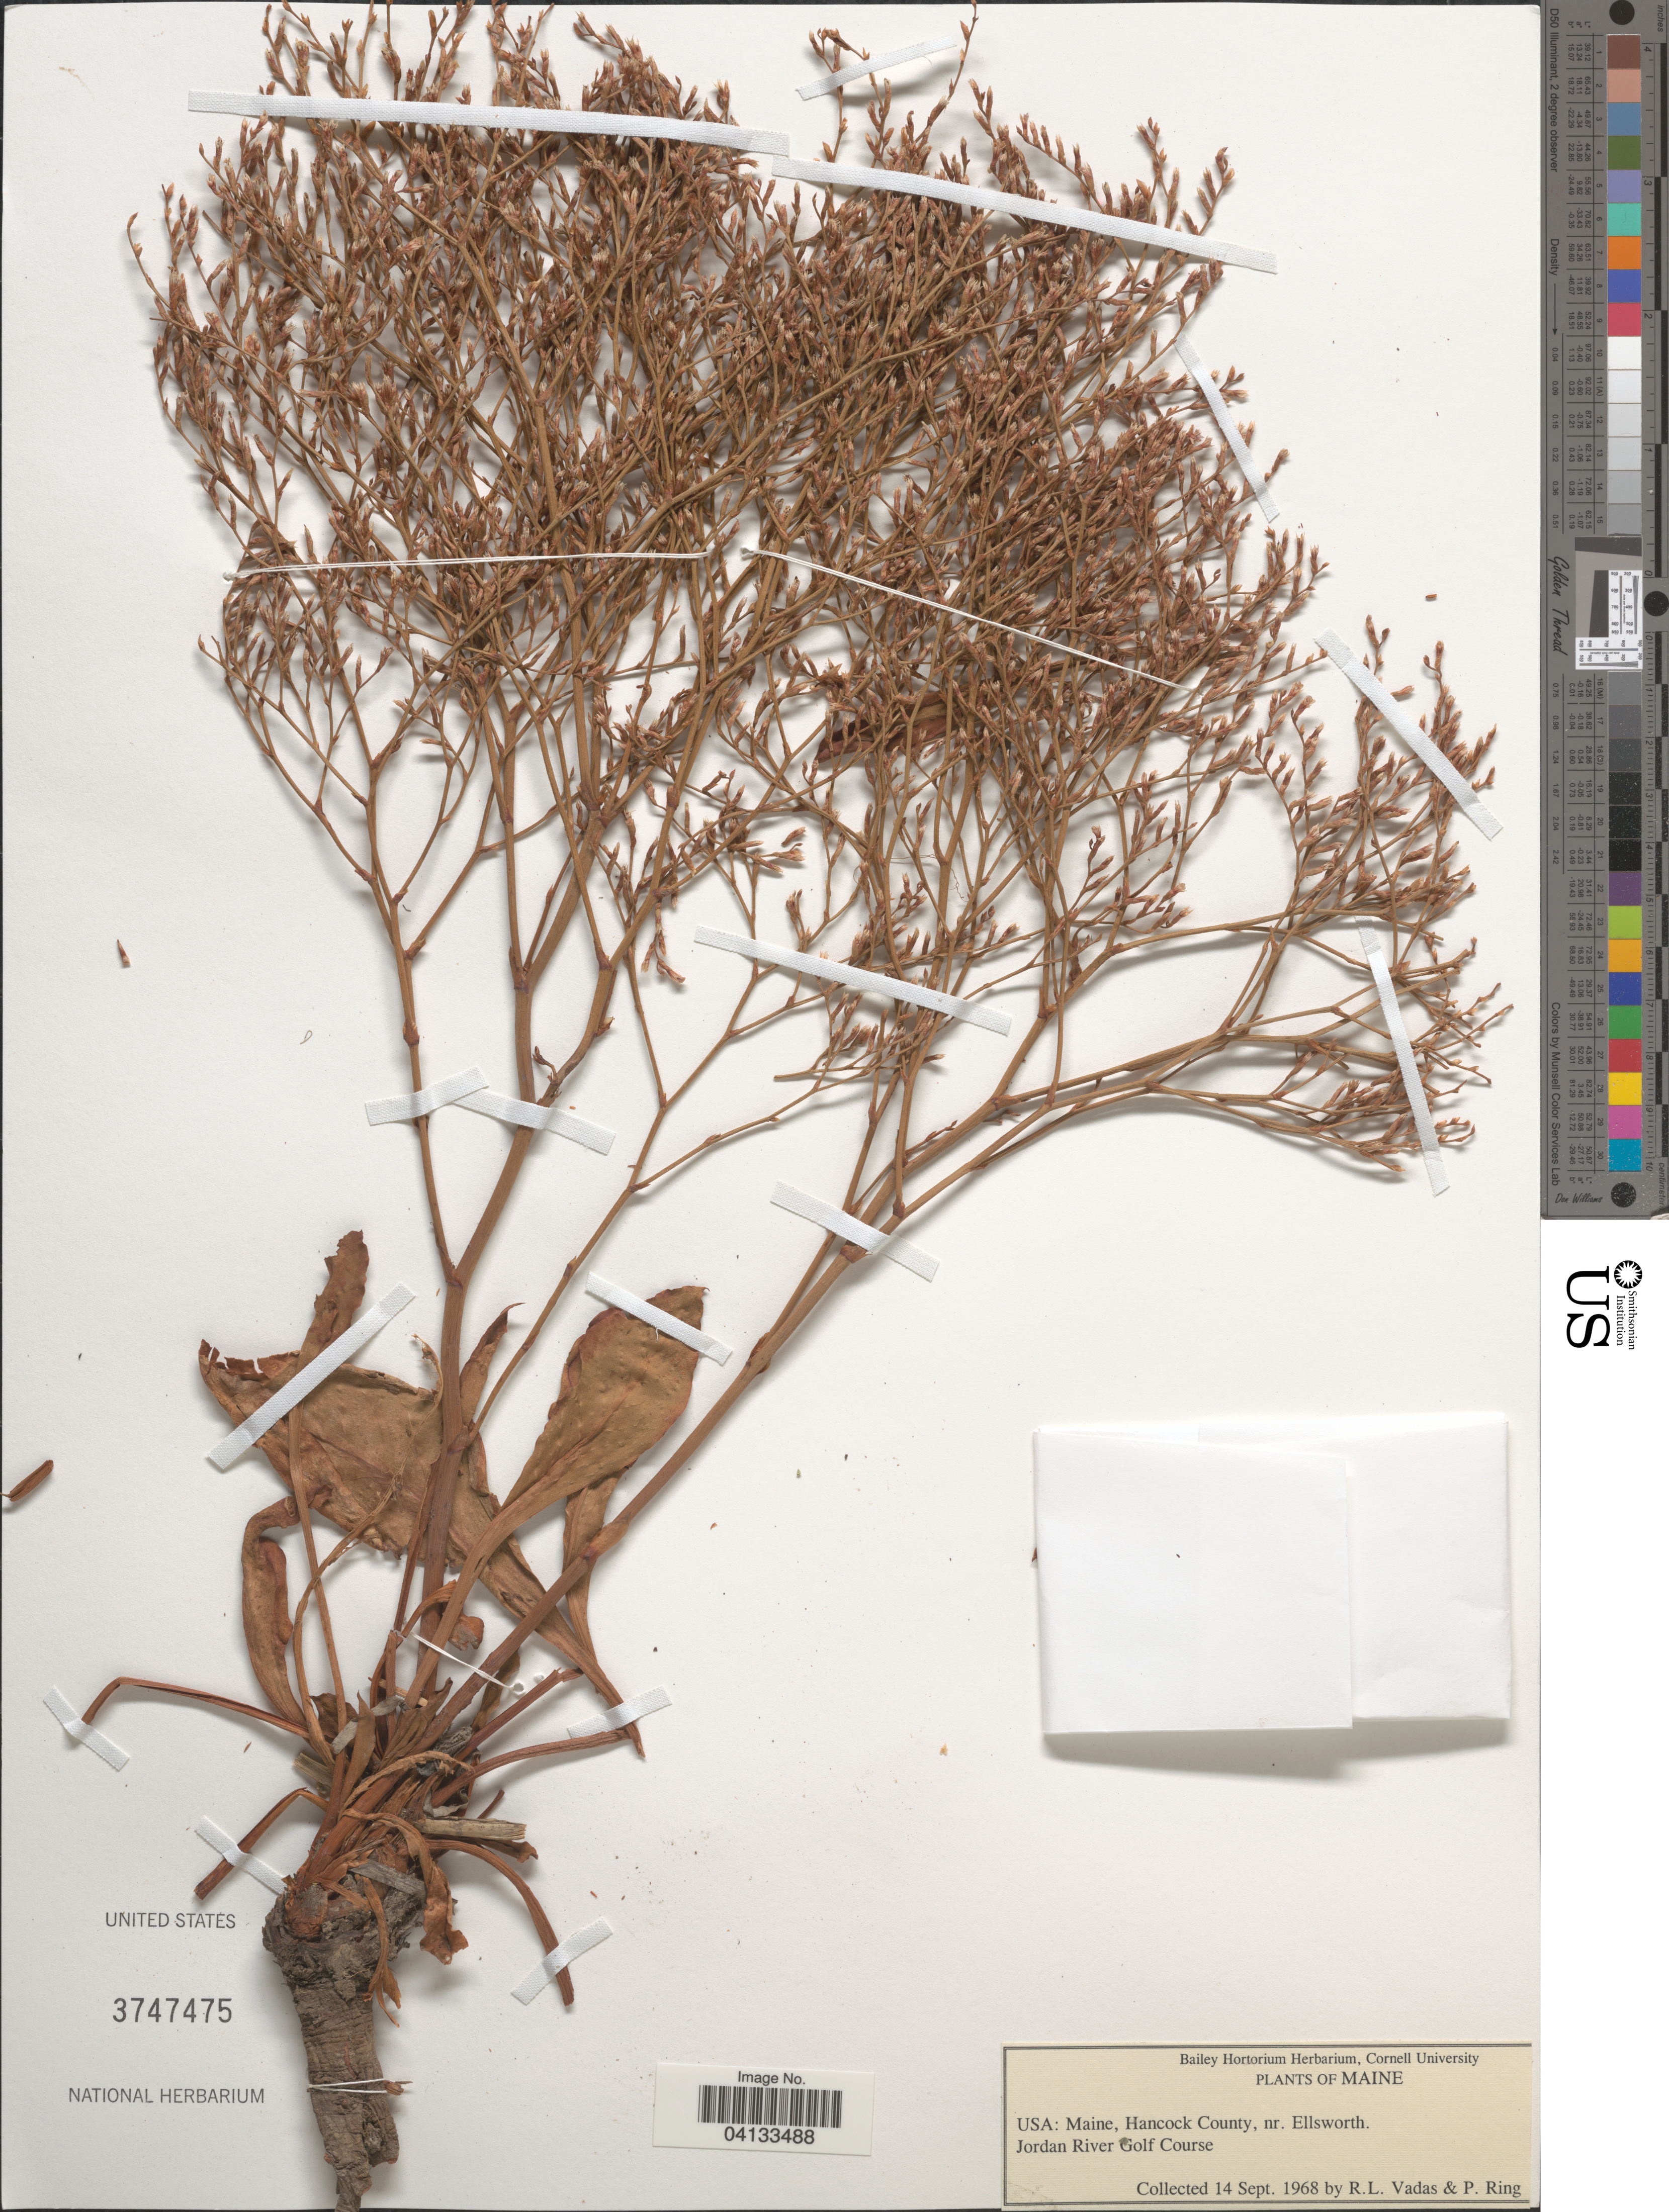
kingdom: Plantae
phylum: Tracheophyta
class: Magnoliopsida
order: Caryophyllales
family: Plumbaginaceae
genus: Limonium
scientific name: Limonium carolinianum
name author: (Walter) Britton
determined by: Strong, Mark T., (BOT), Smithsonian Institution - National Museum of Natural History (UNITED STATES)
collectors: R. Vadas & P. Ring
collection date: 1968-09-14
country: United States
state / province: Maine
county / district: Hancock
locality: Hancock Country, nr. Ellsworth. Jordan River Golf Course.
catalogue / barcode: US 3747475